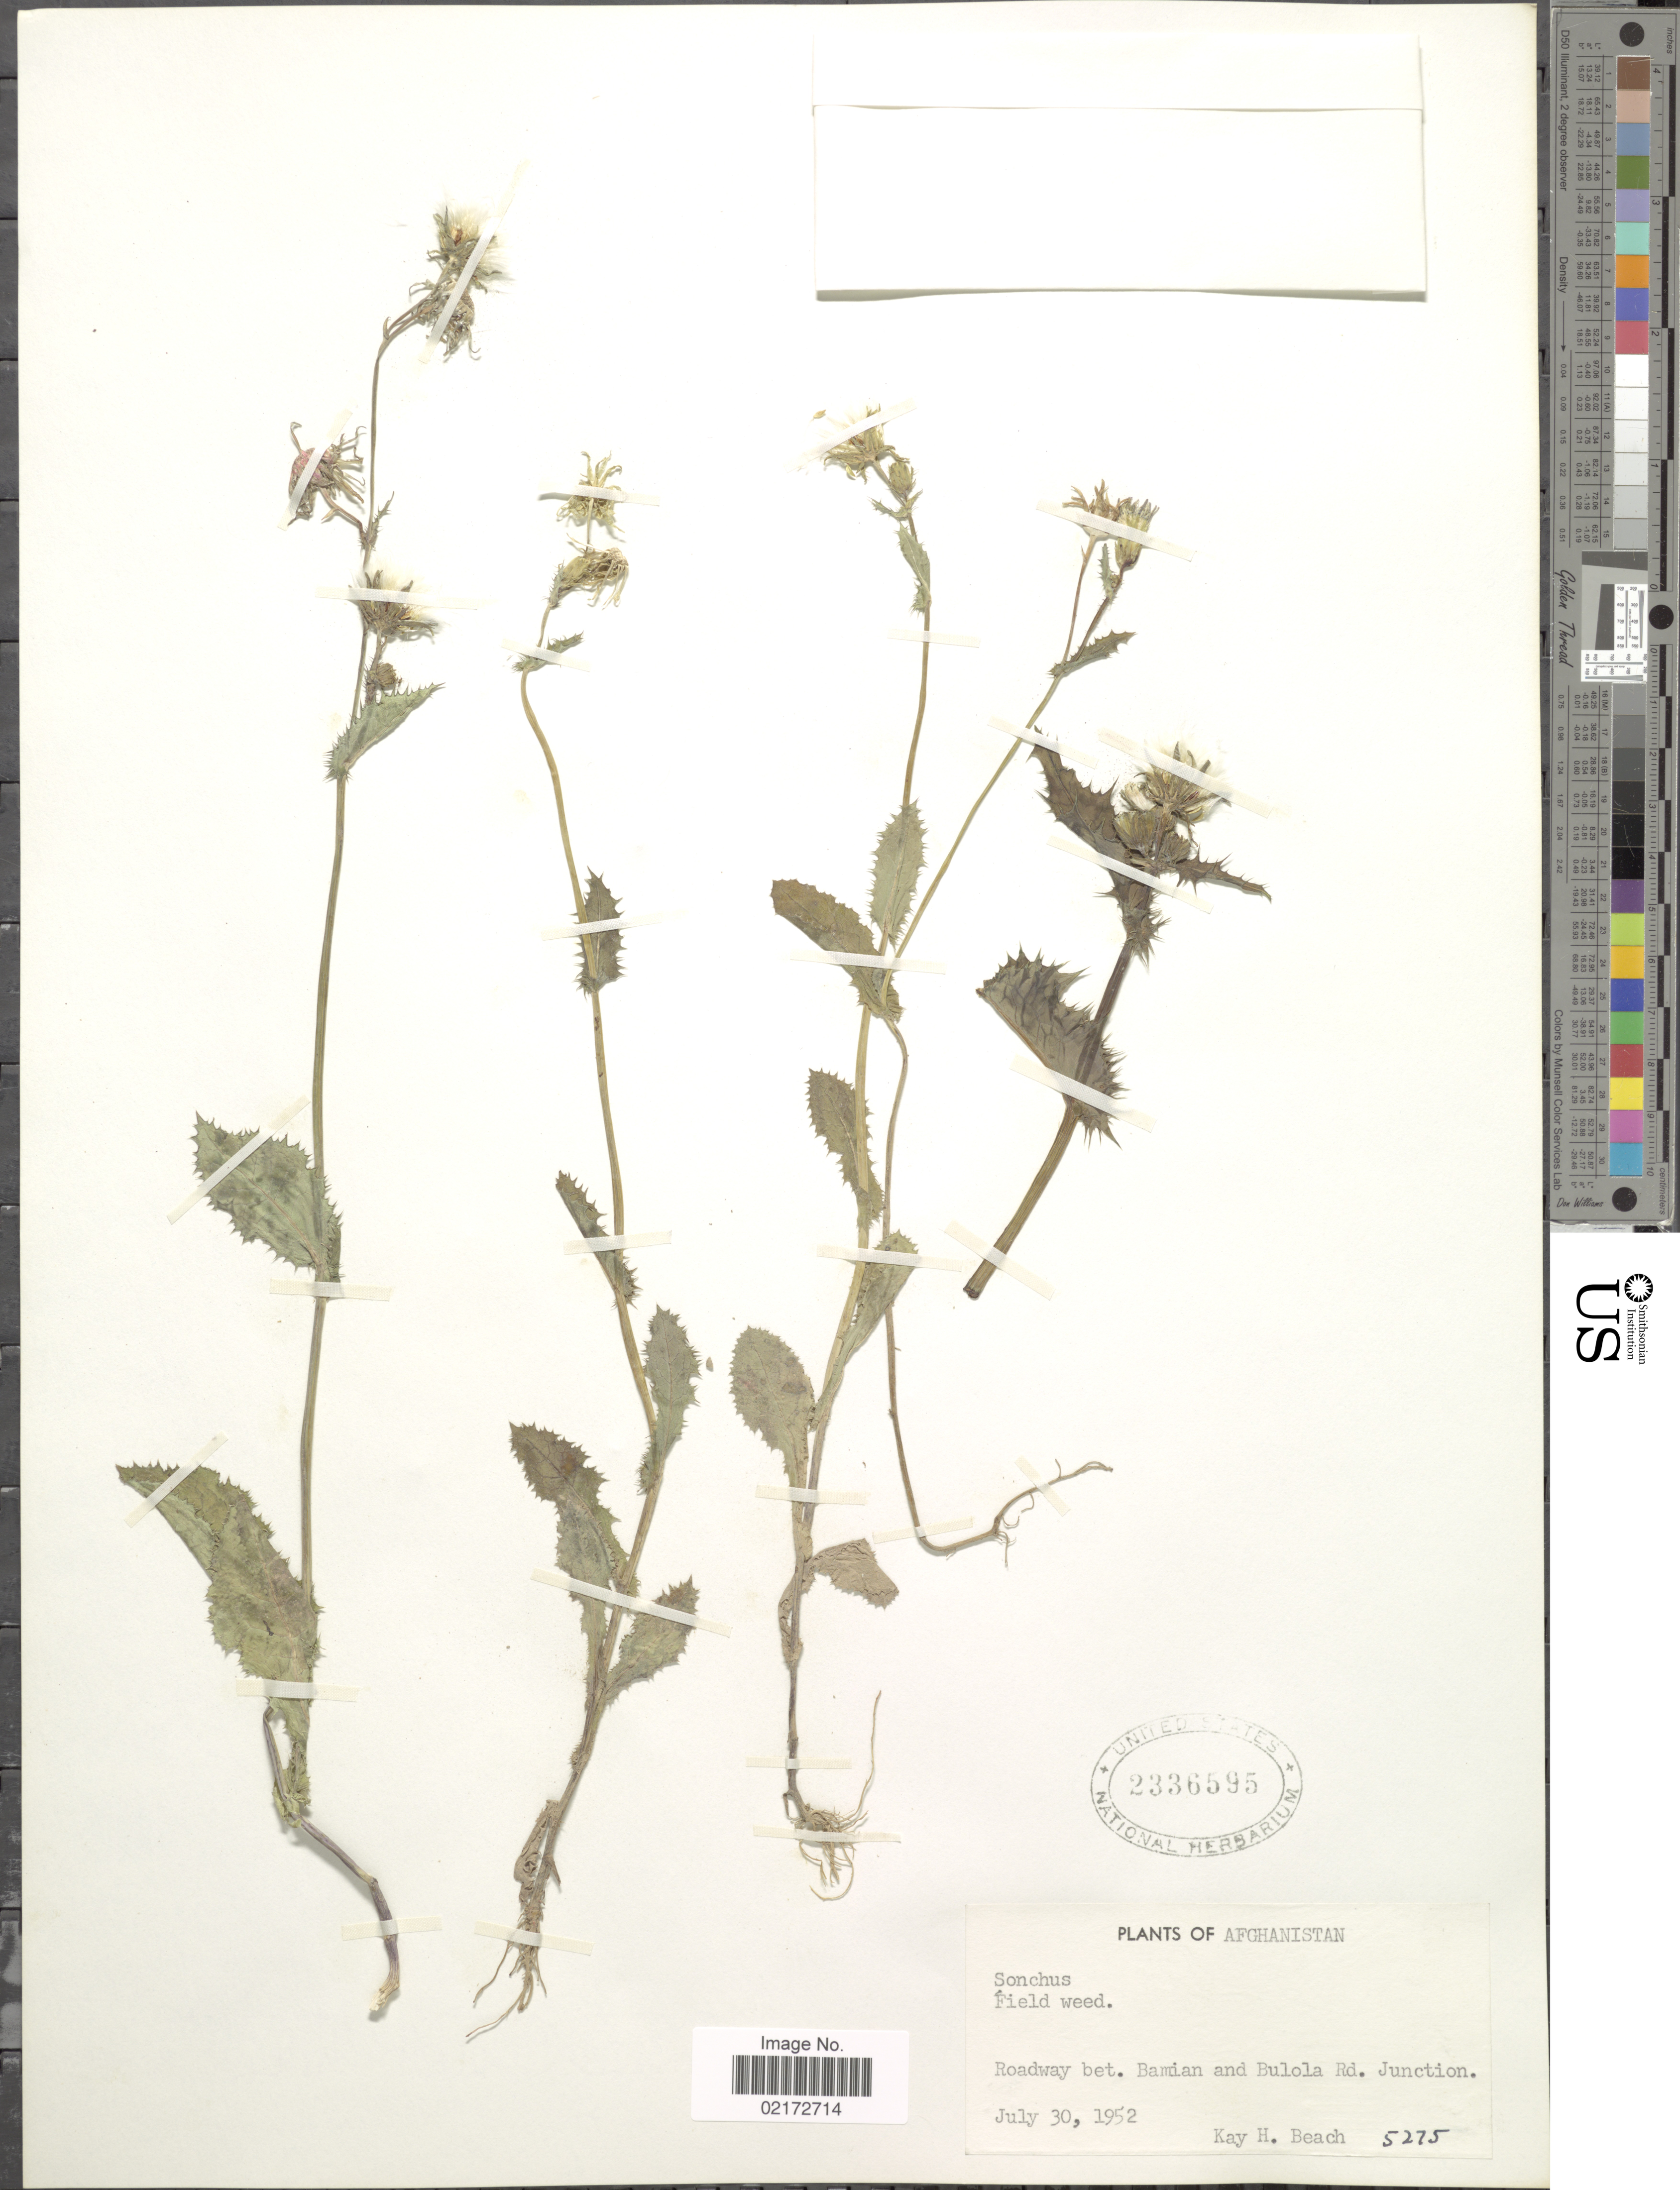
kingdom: Plantae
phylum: Tracheophyta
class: Magnoliopsida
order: Asterales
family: Asteraceae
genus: Sonchus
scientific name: Sonchus sp.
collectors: K. H. Beach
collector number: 5275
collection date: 1952-07-30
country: Afghanistan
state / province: Bamian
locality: Roadway bet. Bamian and Bulola Rd. Junction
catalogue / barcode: US 2336595